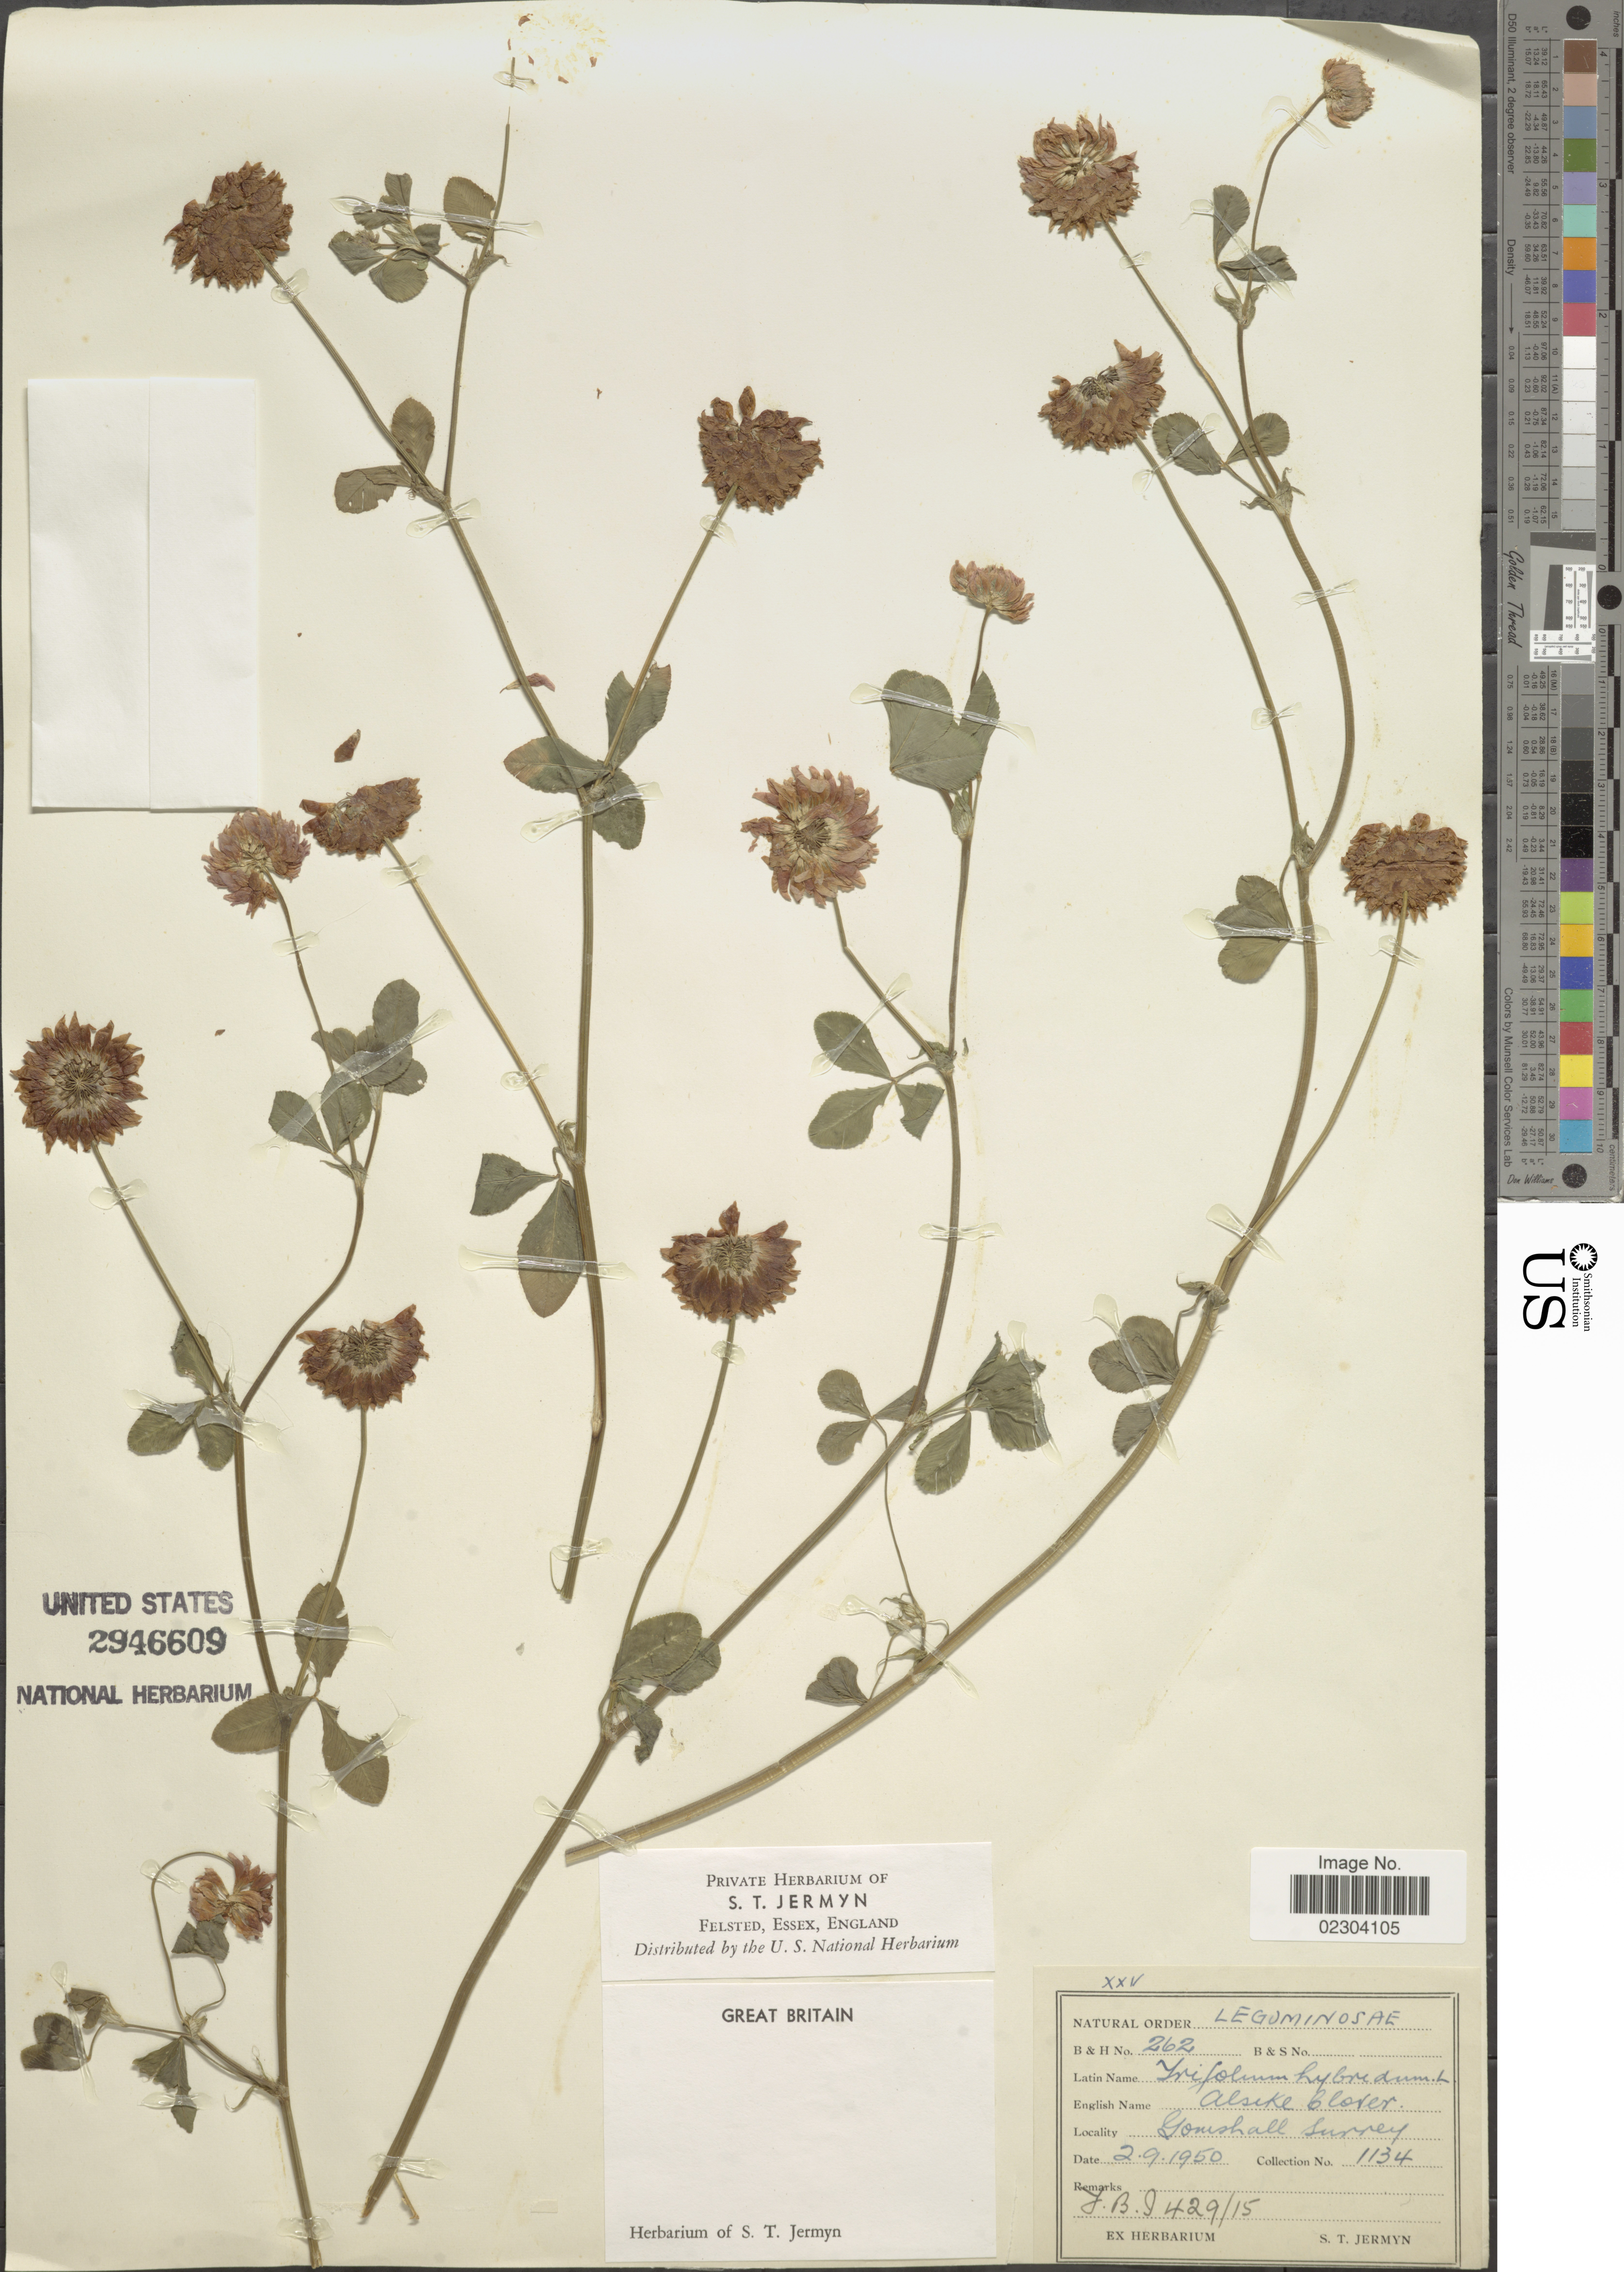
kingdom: Plantae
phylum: Tracheophyta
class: Magnoliopsida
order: Fabales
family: Fabaceae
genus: Trifolium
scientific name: Trifolium hybridum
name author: L.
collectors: S. Jermyn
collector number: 1134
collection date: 1950-09-02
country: United Kingdom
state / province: England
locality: Gomshall surrey, Great Britain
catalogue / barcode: US 2946609